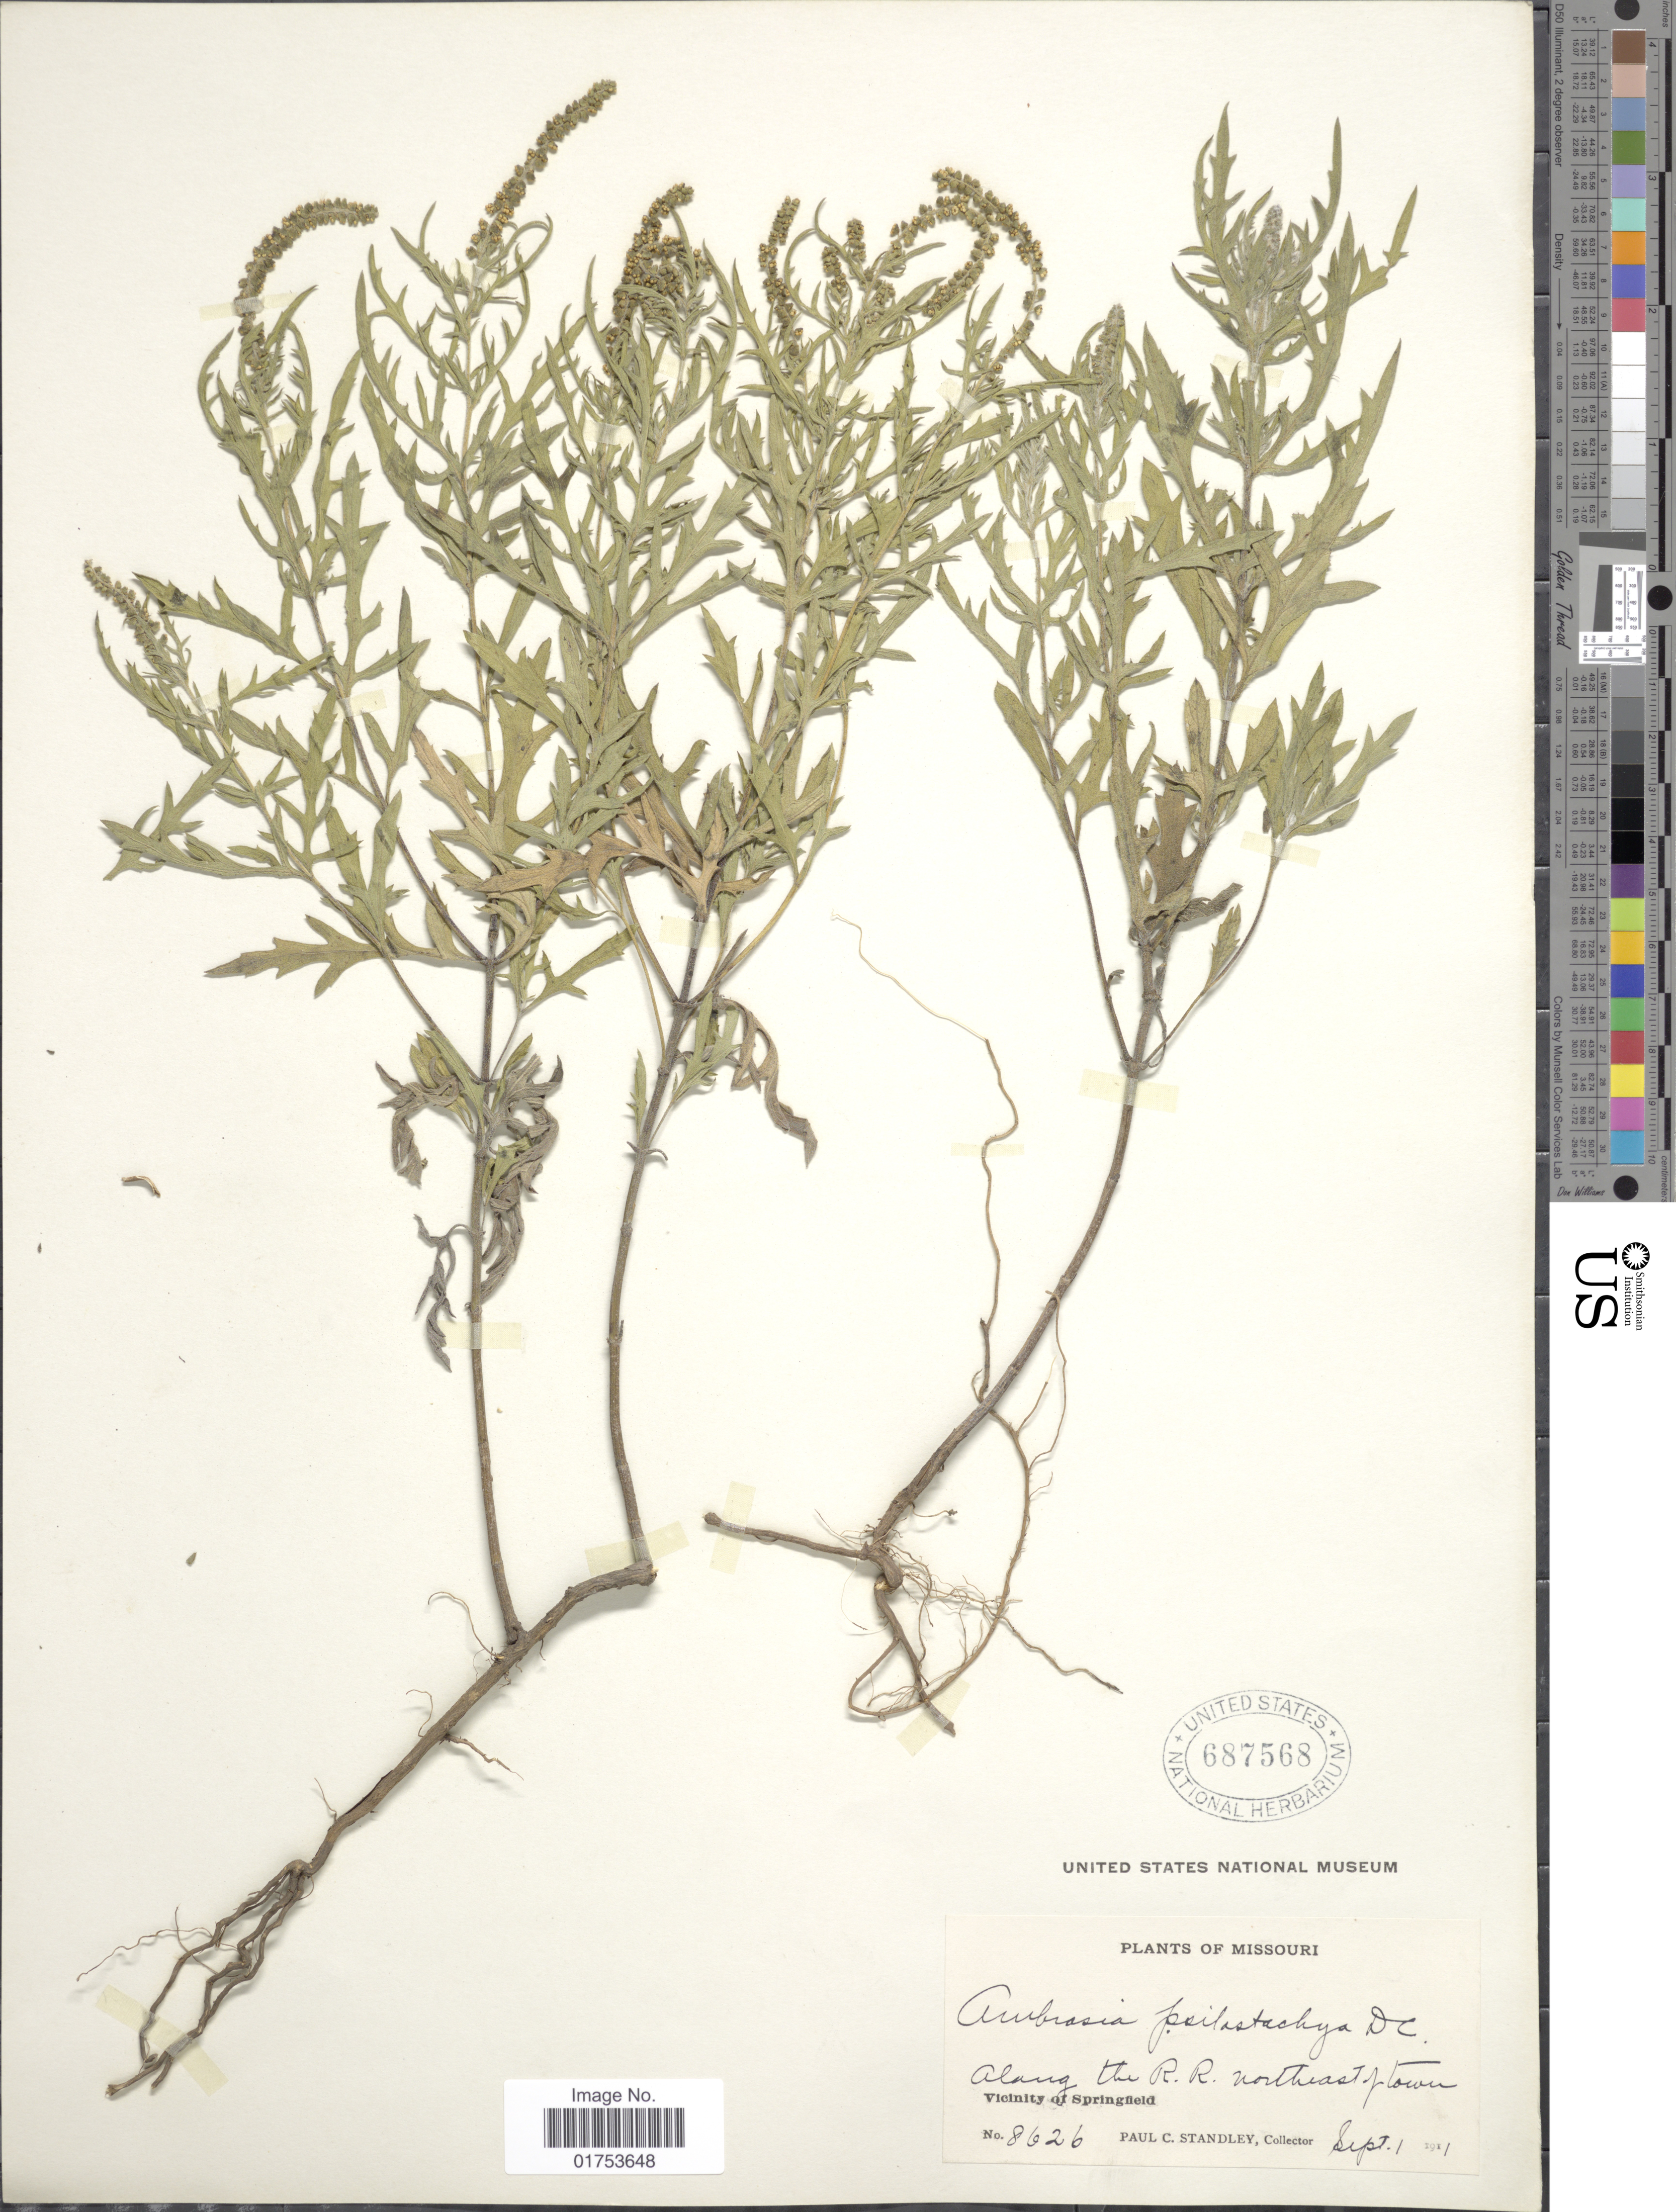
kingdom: Plantae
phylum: Tracheophyta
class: Magnoliopsida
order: Asterales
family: Asteraceae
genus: Ambrosia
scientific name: Ambrosia psilostachya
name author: DC.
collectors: P. C. Standley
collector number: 8626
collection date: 1911-09-01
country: United States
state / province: Missouri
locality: Along the R.R. northeast of town, Vicinity of Springfield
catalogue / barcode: US 687568